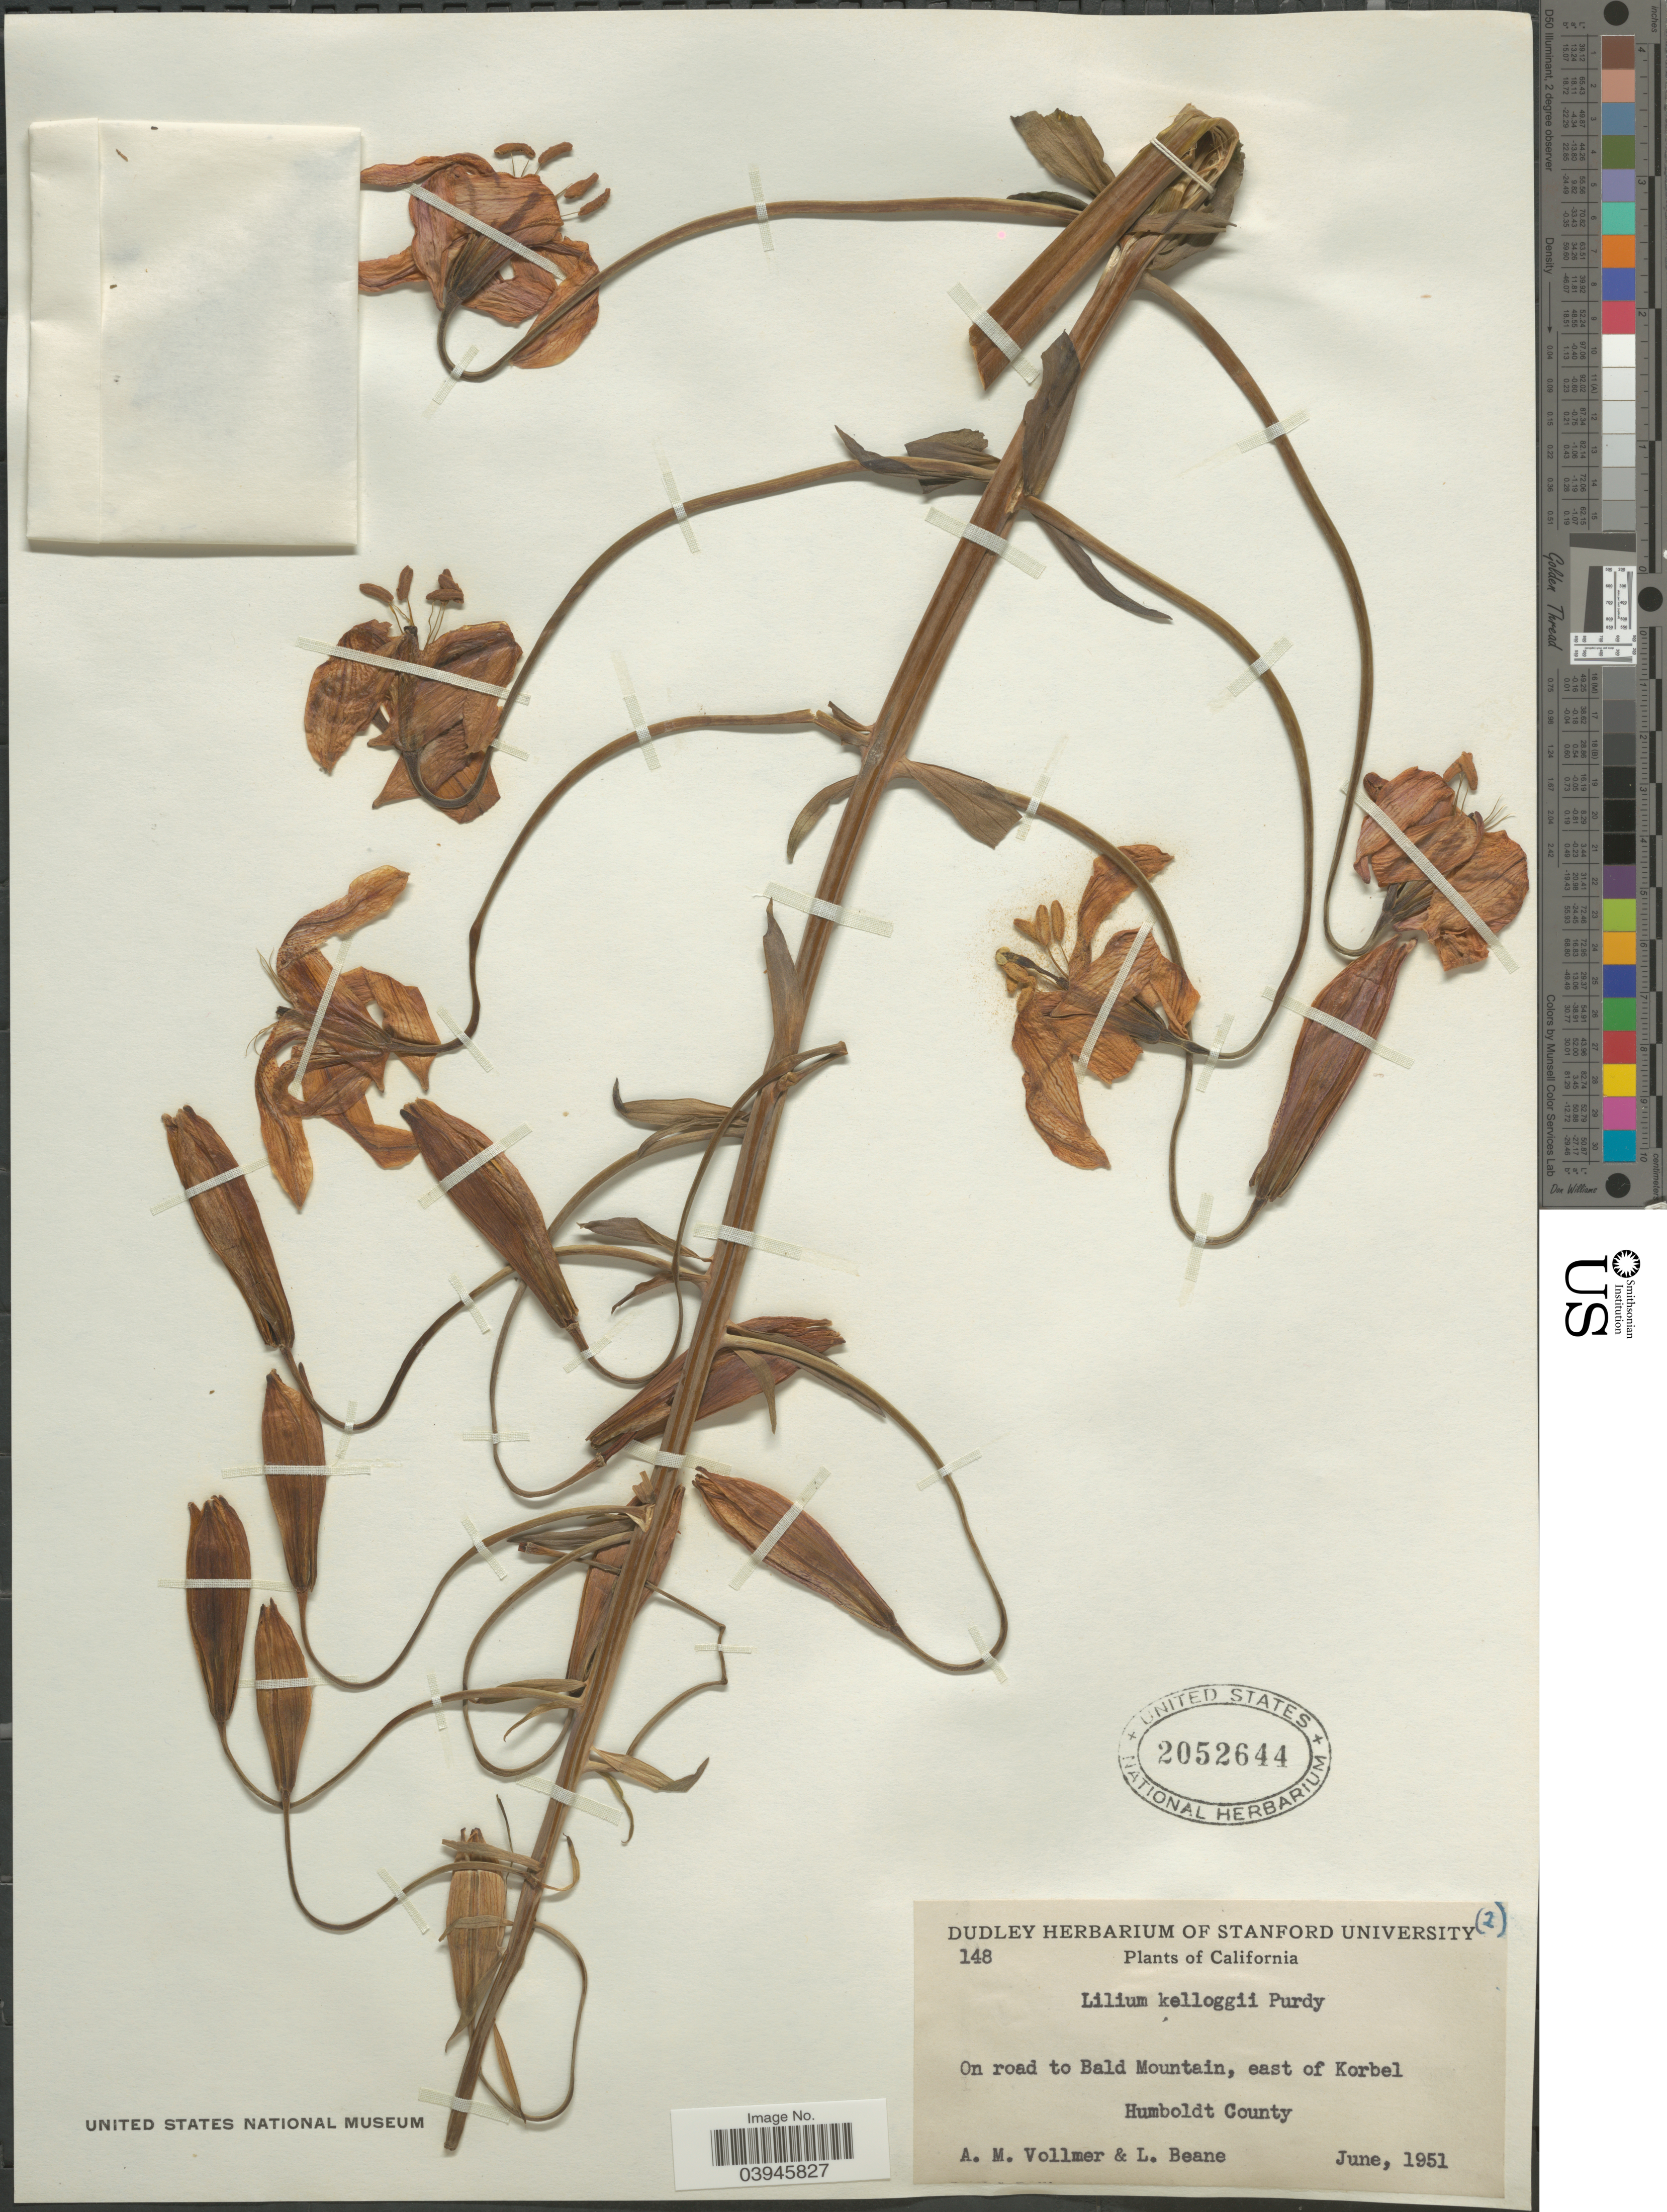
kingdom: Plantae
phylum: Tracheophyta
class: Liliopsida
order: Liliales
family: Liliaceae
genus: Lilium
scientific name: Lilium kelloggii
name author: Purdy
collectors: A. Vollmer & L. Beane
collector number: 148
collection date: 1951-06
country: United States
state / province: California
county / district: Humboldt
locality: On road to Bald Mountain, east of Korbel. Humboldt County.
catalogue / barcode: US 2052644